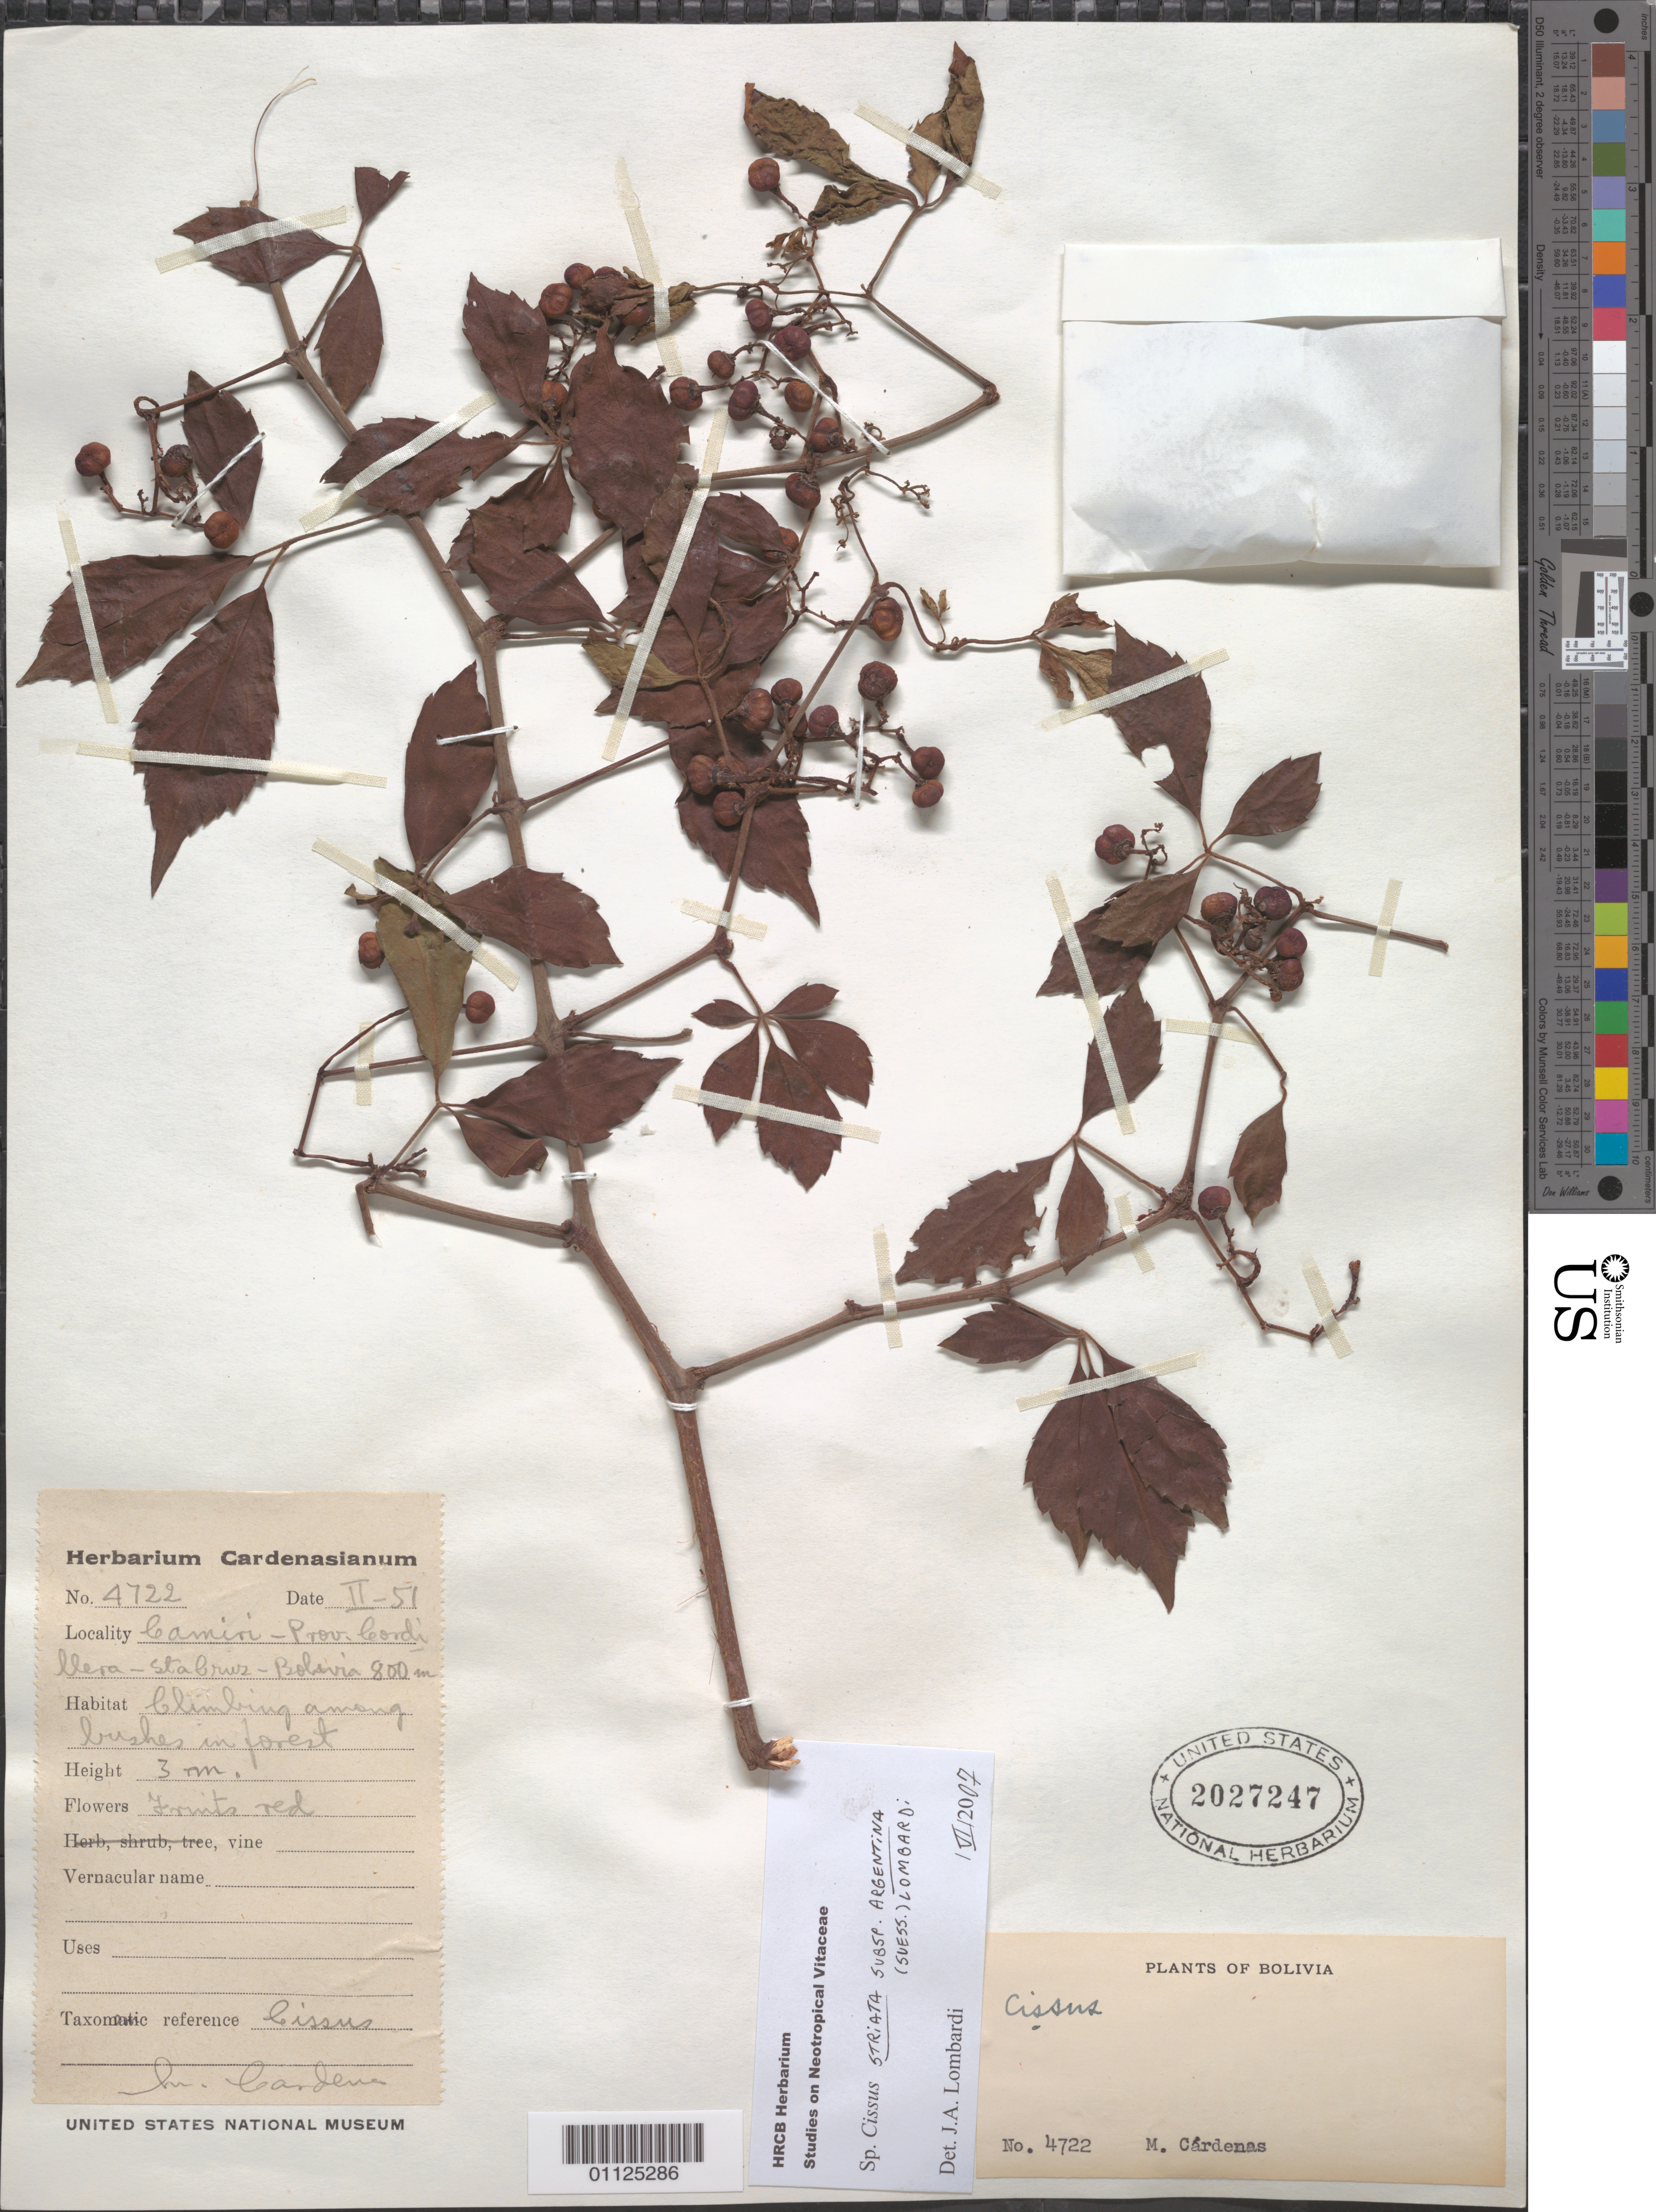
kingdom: Plantae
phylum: Tracheophyta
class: Magnoliopsida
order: Vitales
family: Vitaceae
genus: Clematicissus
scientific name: Clematicissus striata subsp. argentina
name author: (Suess.) Lombardi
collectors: M. Cárdenas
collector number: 4722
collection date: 1951-02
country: Bolivia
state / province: Santa Cruz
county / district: Cordillera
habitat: Climbing among bushes in forest.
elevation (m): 800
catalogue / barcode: US 2027247